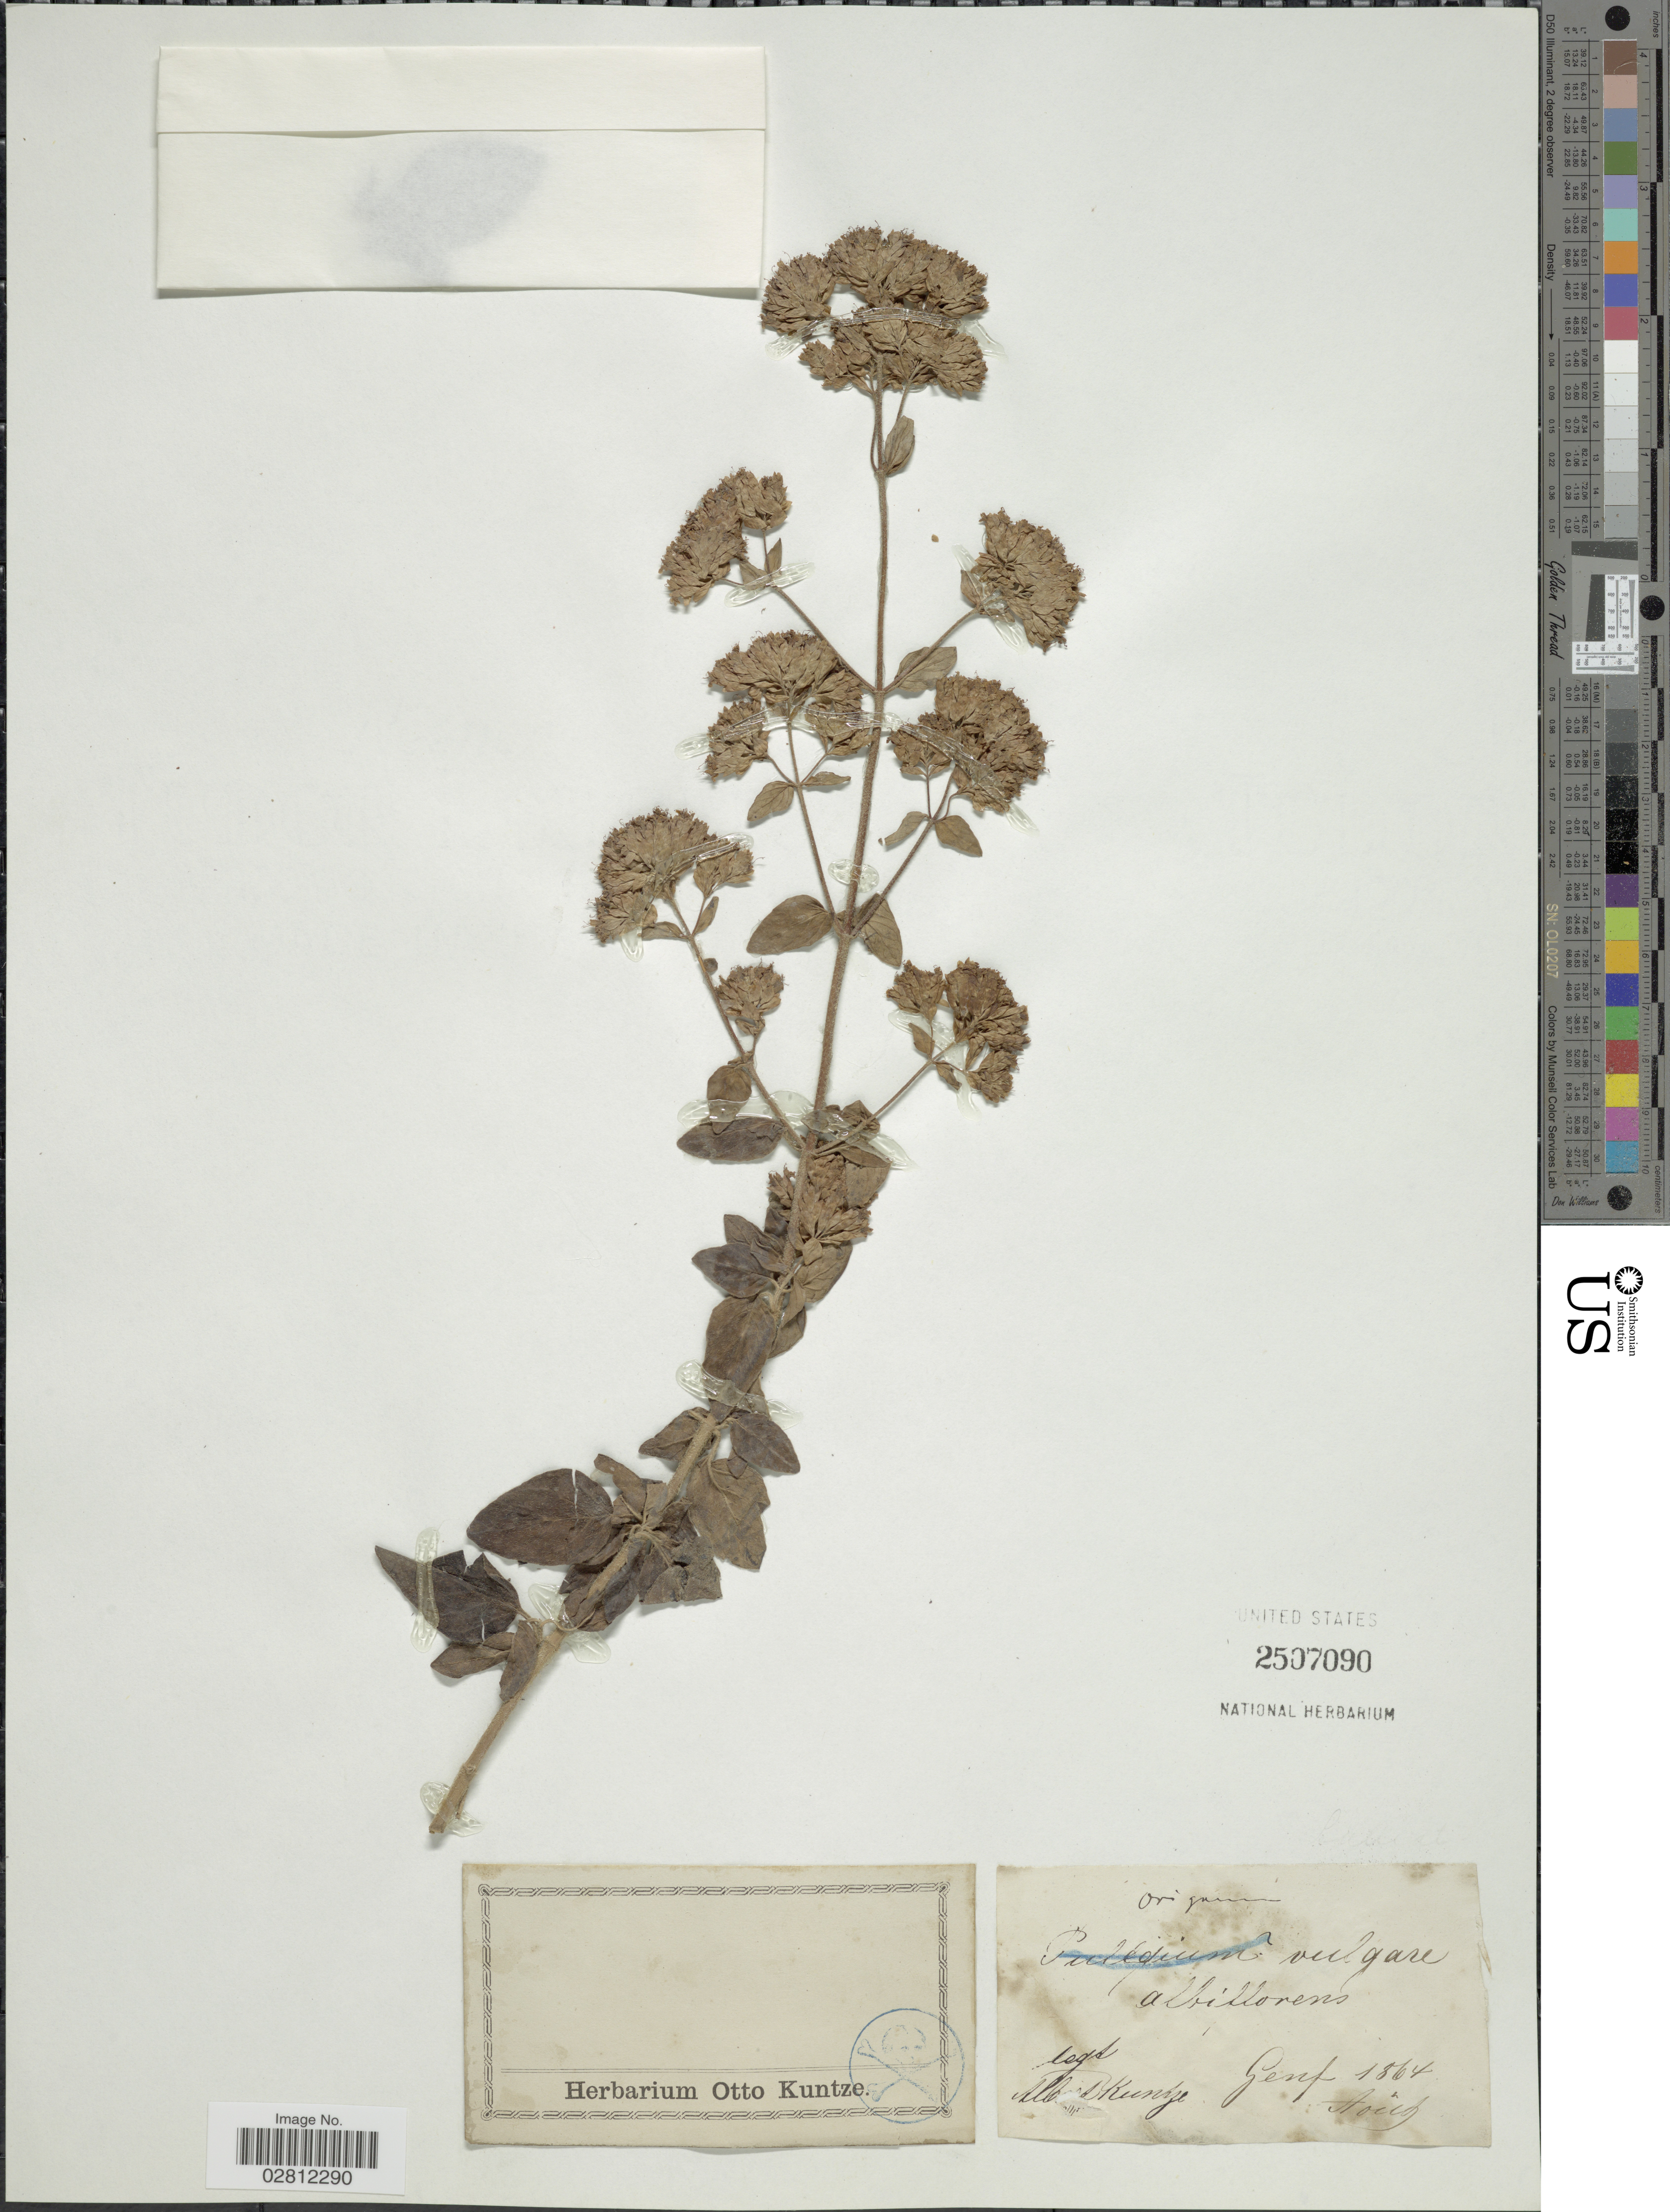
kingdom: Plantae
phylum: Tracheophyta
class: Magnoliopsida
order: Lamiales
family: Lamiaceae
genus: Origanum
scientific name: Origanum vulgare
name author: L.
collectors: A. Kuntze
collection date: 1864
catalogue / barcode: US 2507090